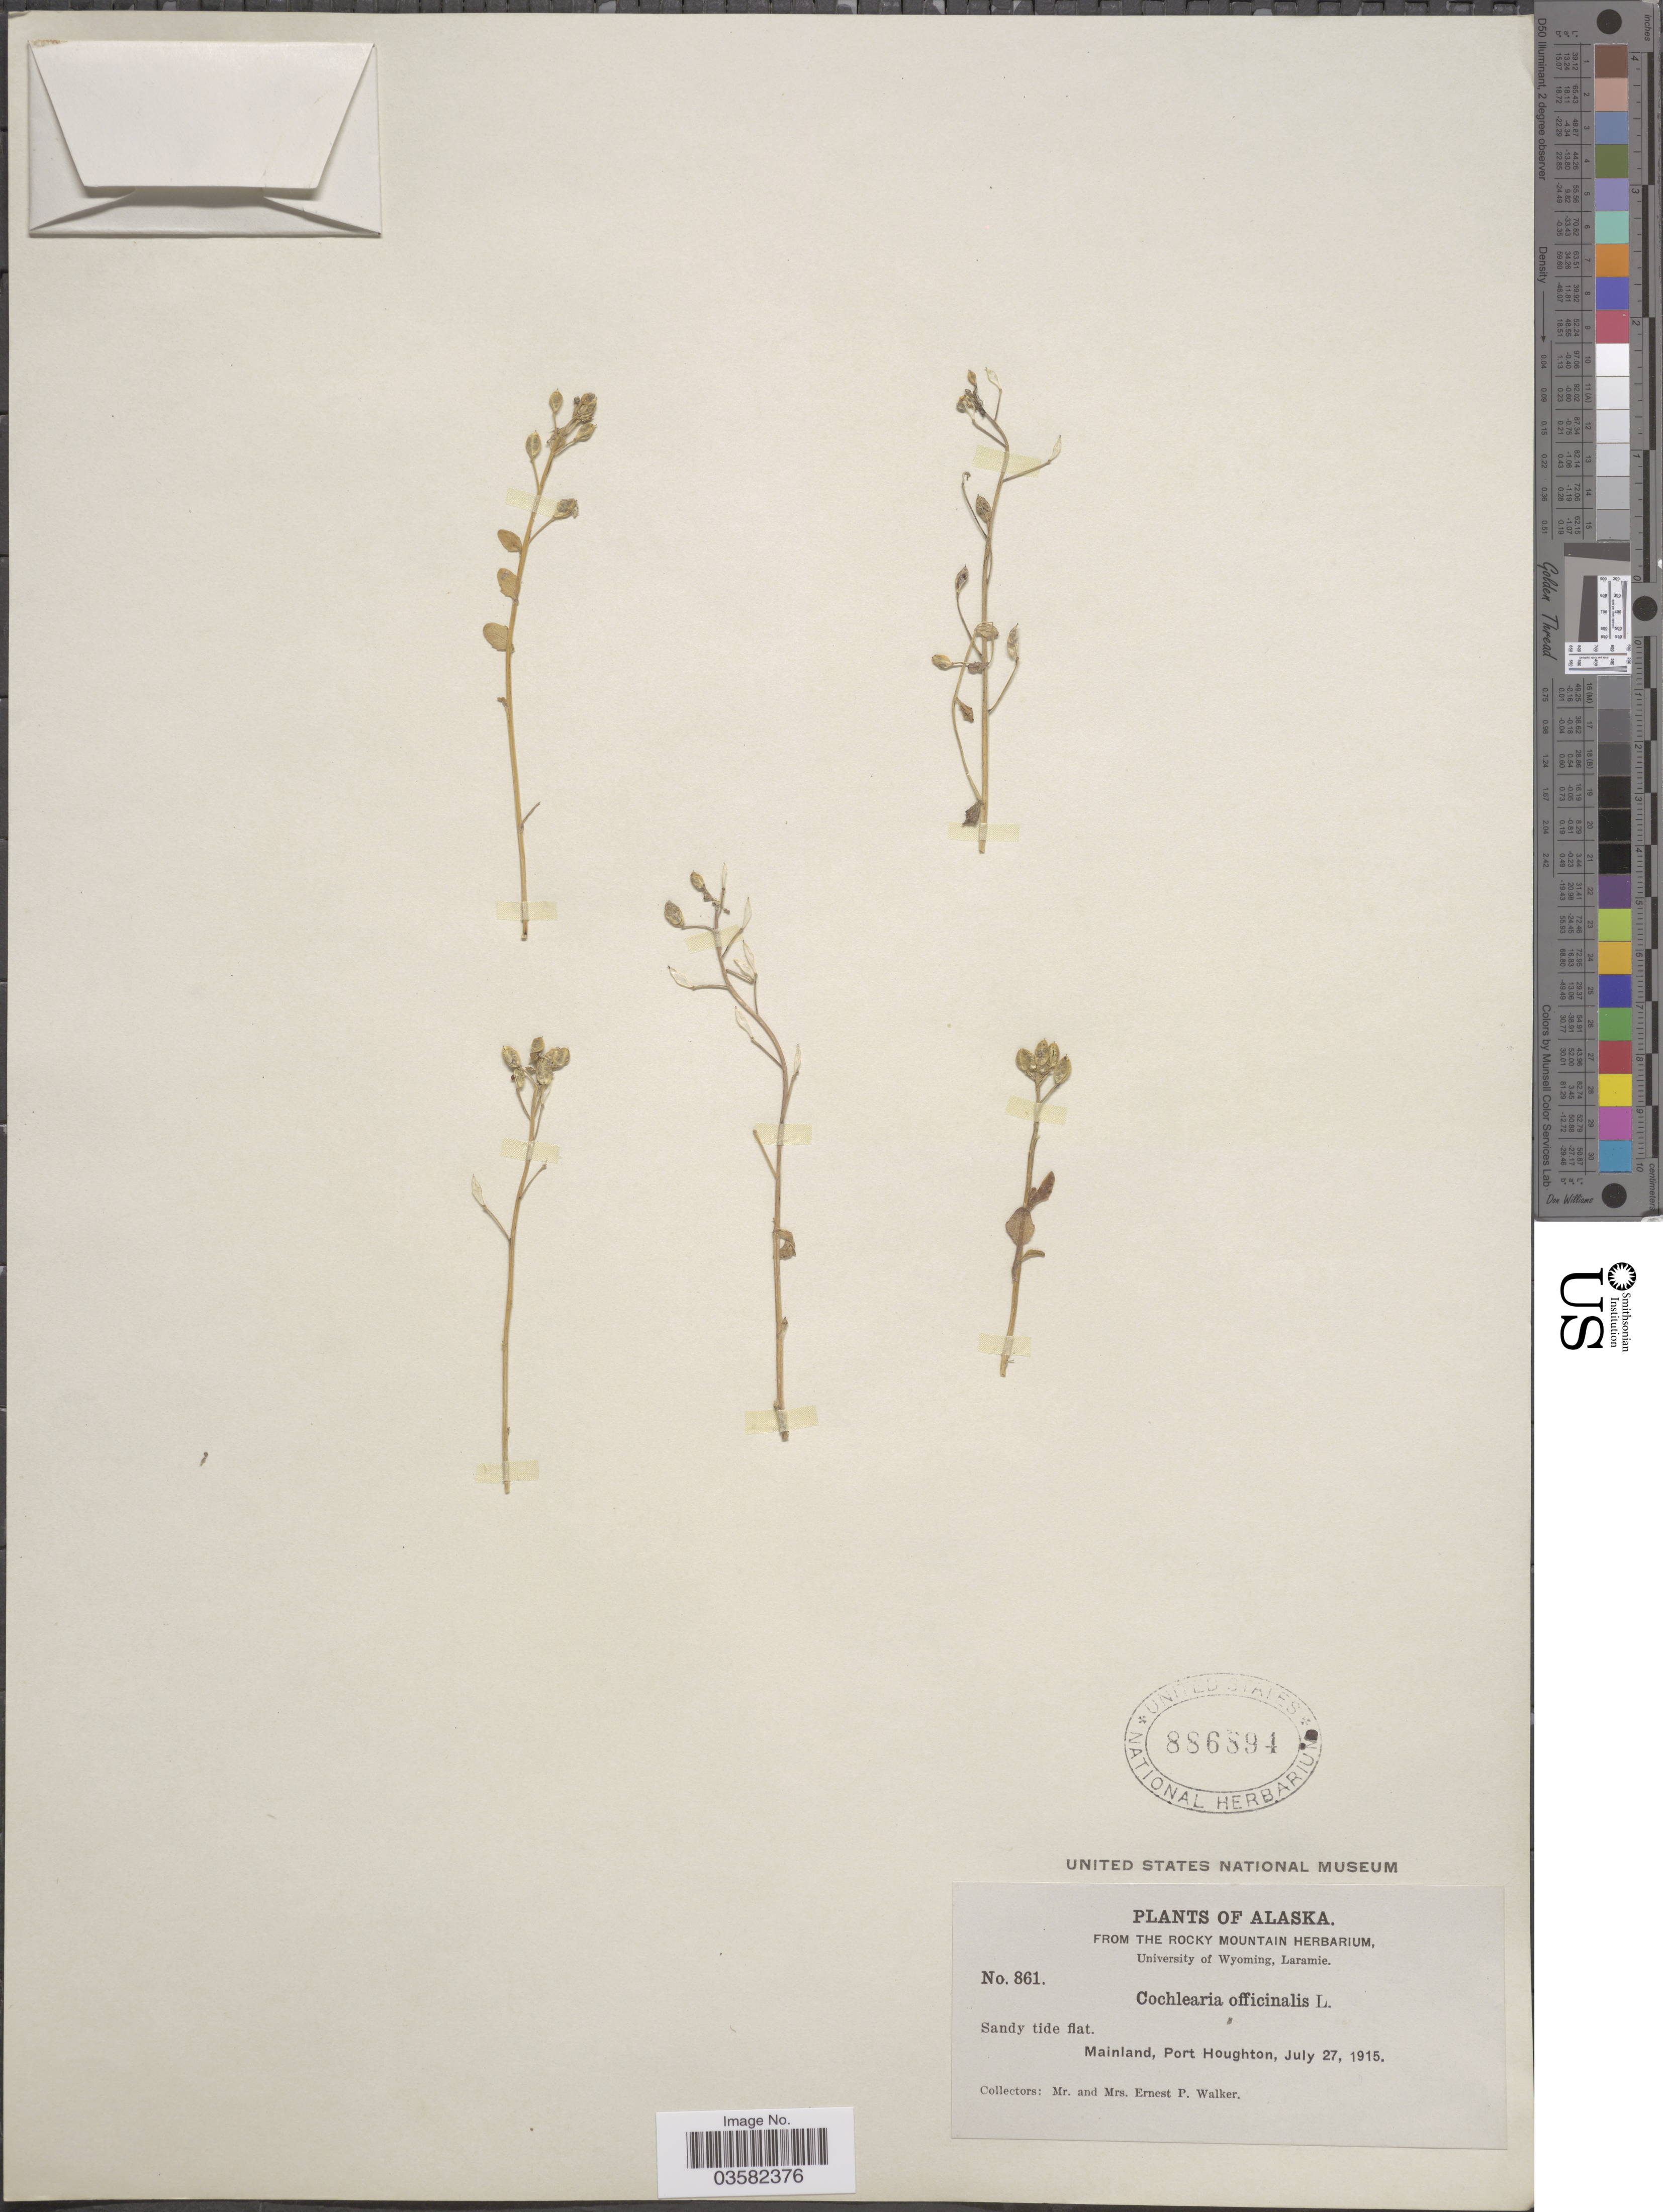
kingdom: Plantae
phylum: Tracheophyta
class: Magnoliopsida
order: Brassicales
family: Brassicaceae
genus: Cochlearia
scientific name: Cochlearia oblongifolia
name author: DC.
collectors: E. P. Walker & E. Walker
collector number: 861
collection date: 1915-07-27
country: United States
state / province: Alaska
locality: Mainland, Port Houghton.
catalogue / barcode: US 886894